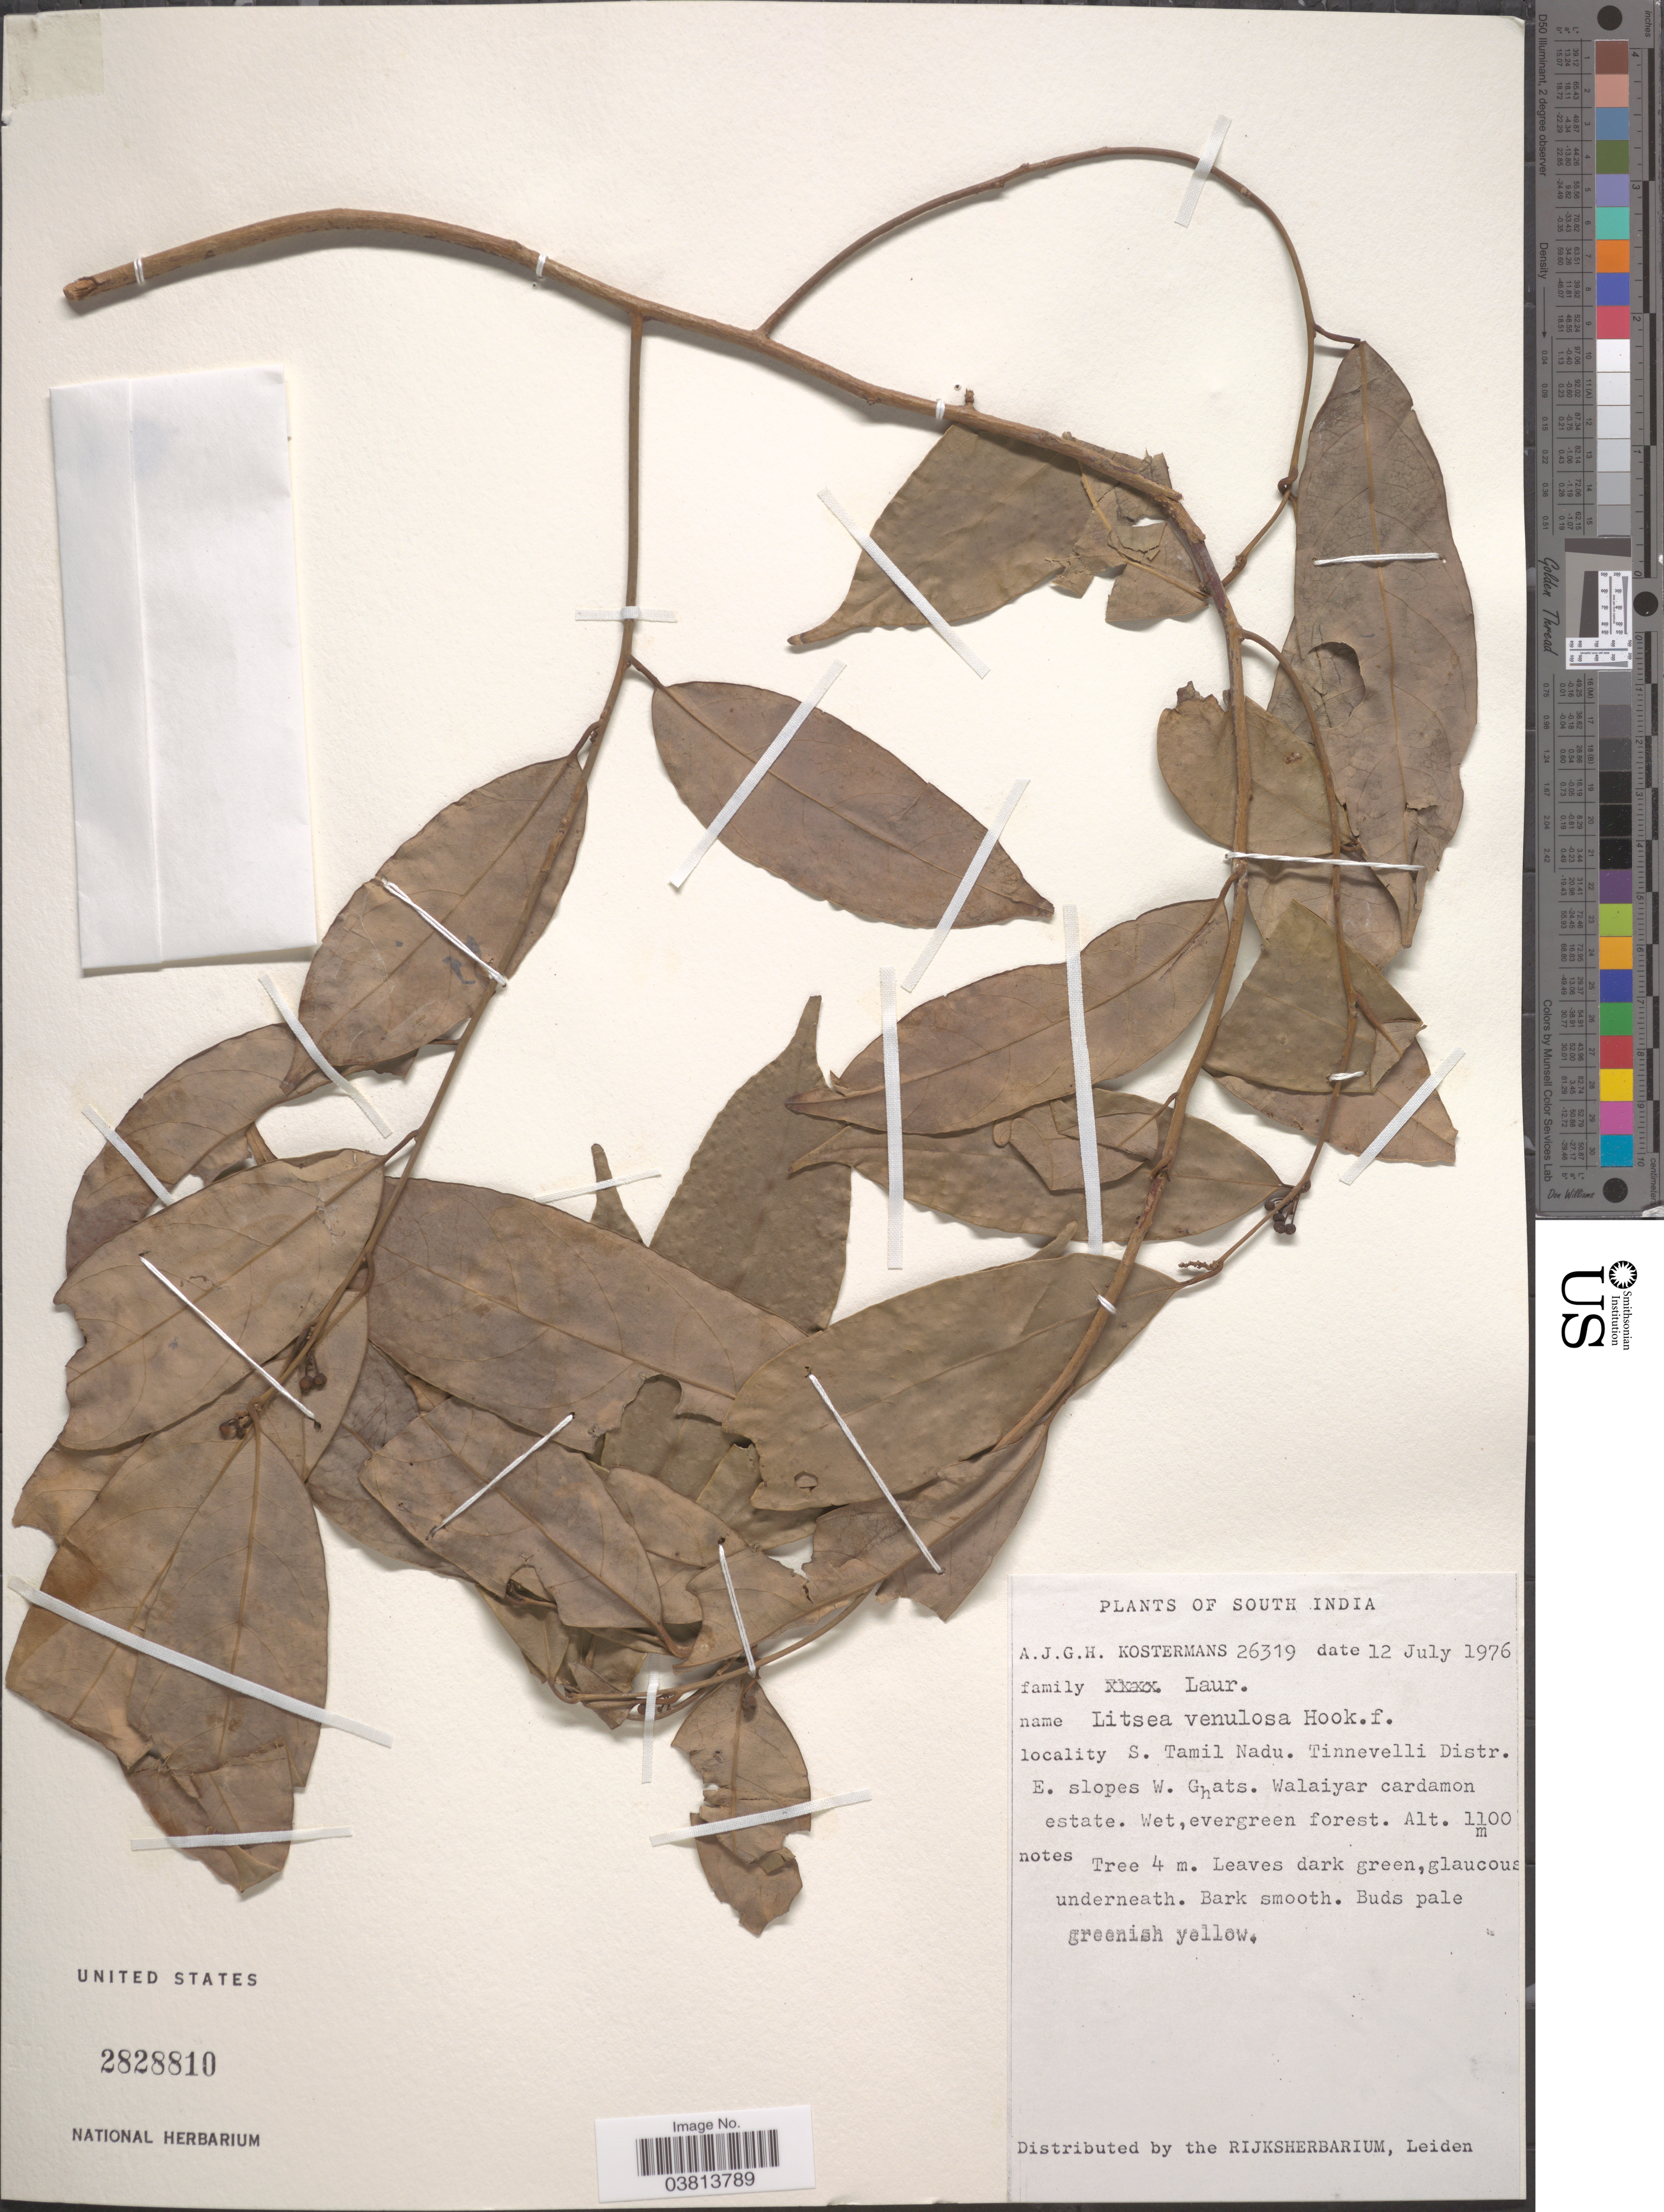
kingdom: Plantae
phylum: Tracheophyta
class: Magnoliopsida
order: Laurales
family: Lauraceae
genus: Litsea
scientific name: Litsea venulosa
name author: Hook. f.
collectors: A. J. G. Kostermans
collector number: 26319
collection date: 1976-07-12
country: India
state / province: Tamil Nadu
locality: South India. S. Tamil Nadu. Tinnevelli Distr. E. slopes W Ghats. Walaiyar cardamon estate.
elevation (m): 1100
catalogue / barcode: US 2828810